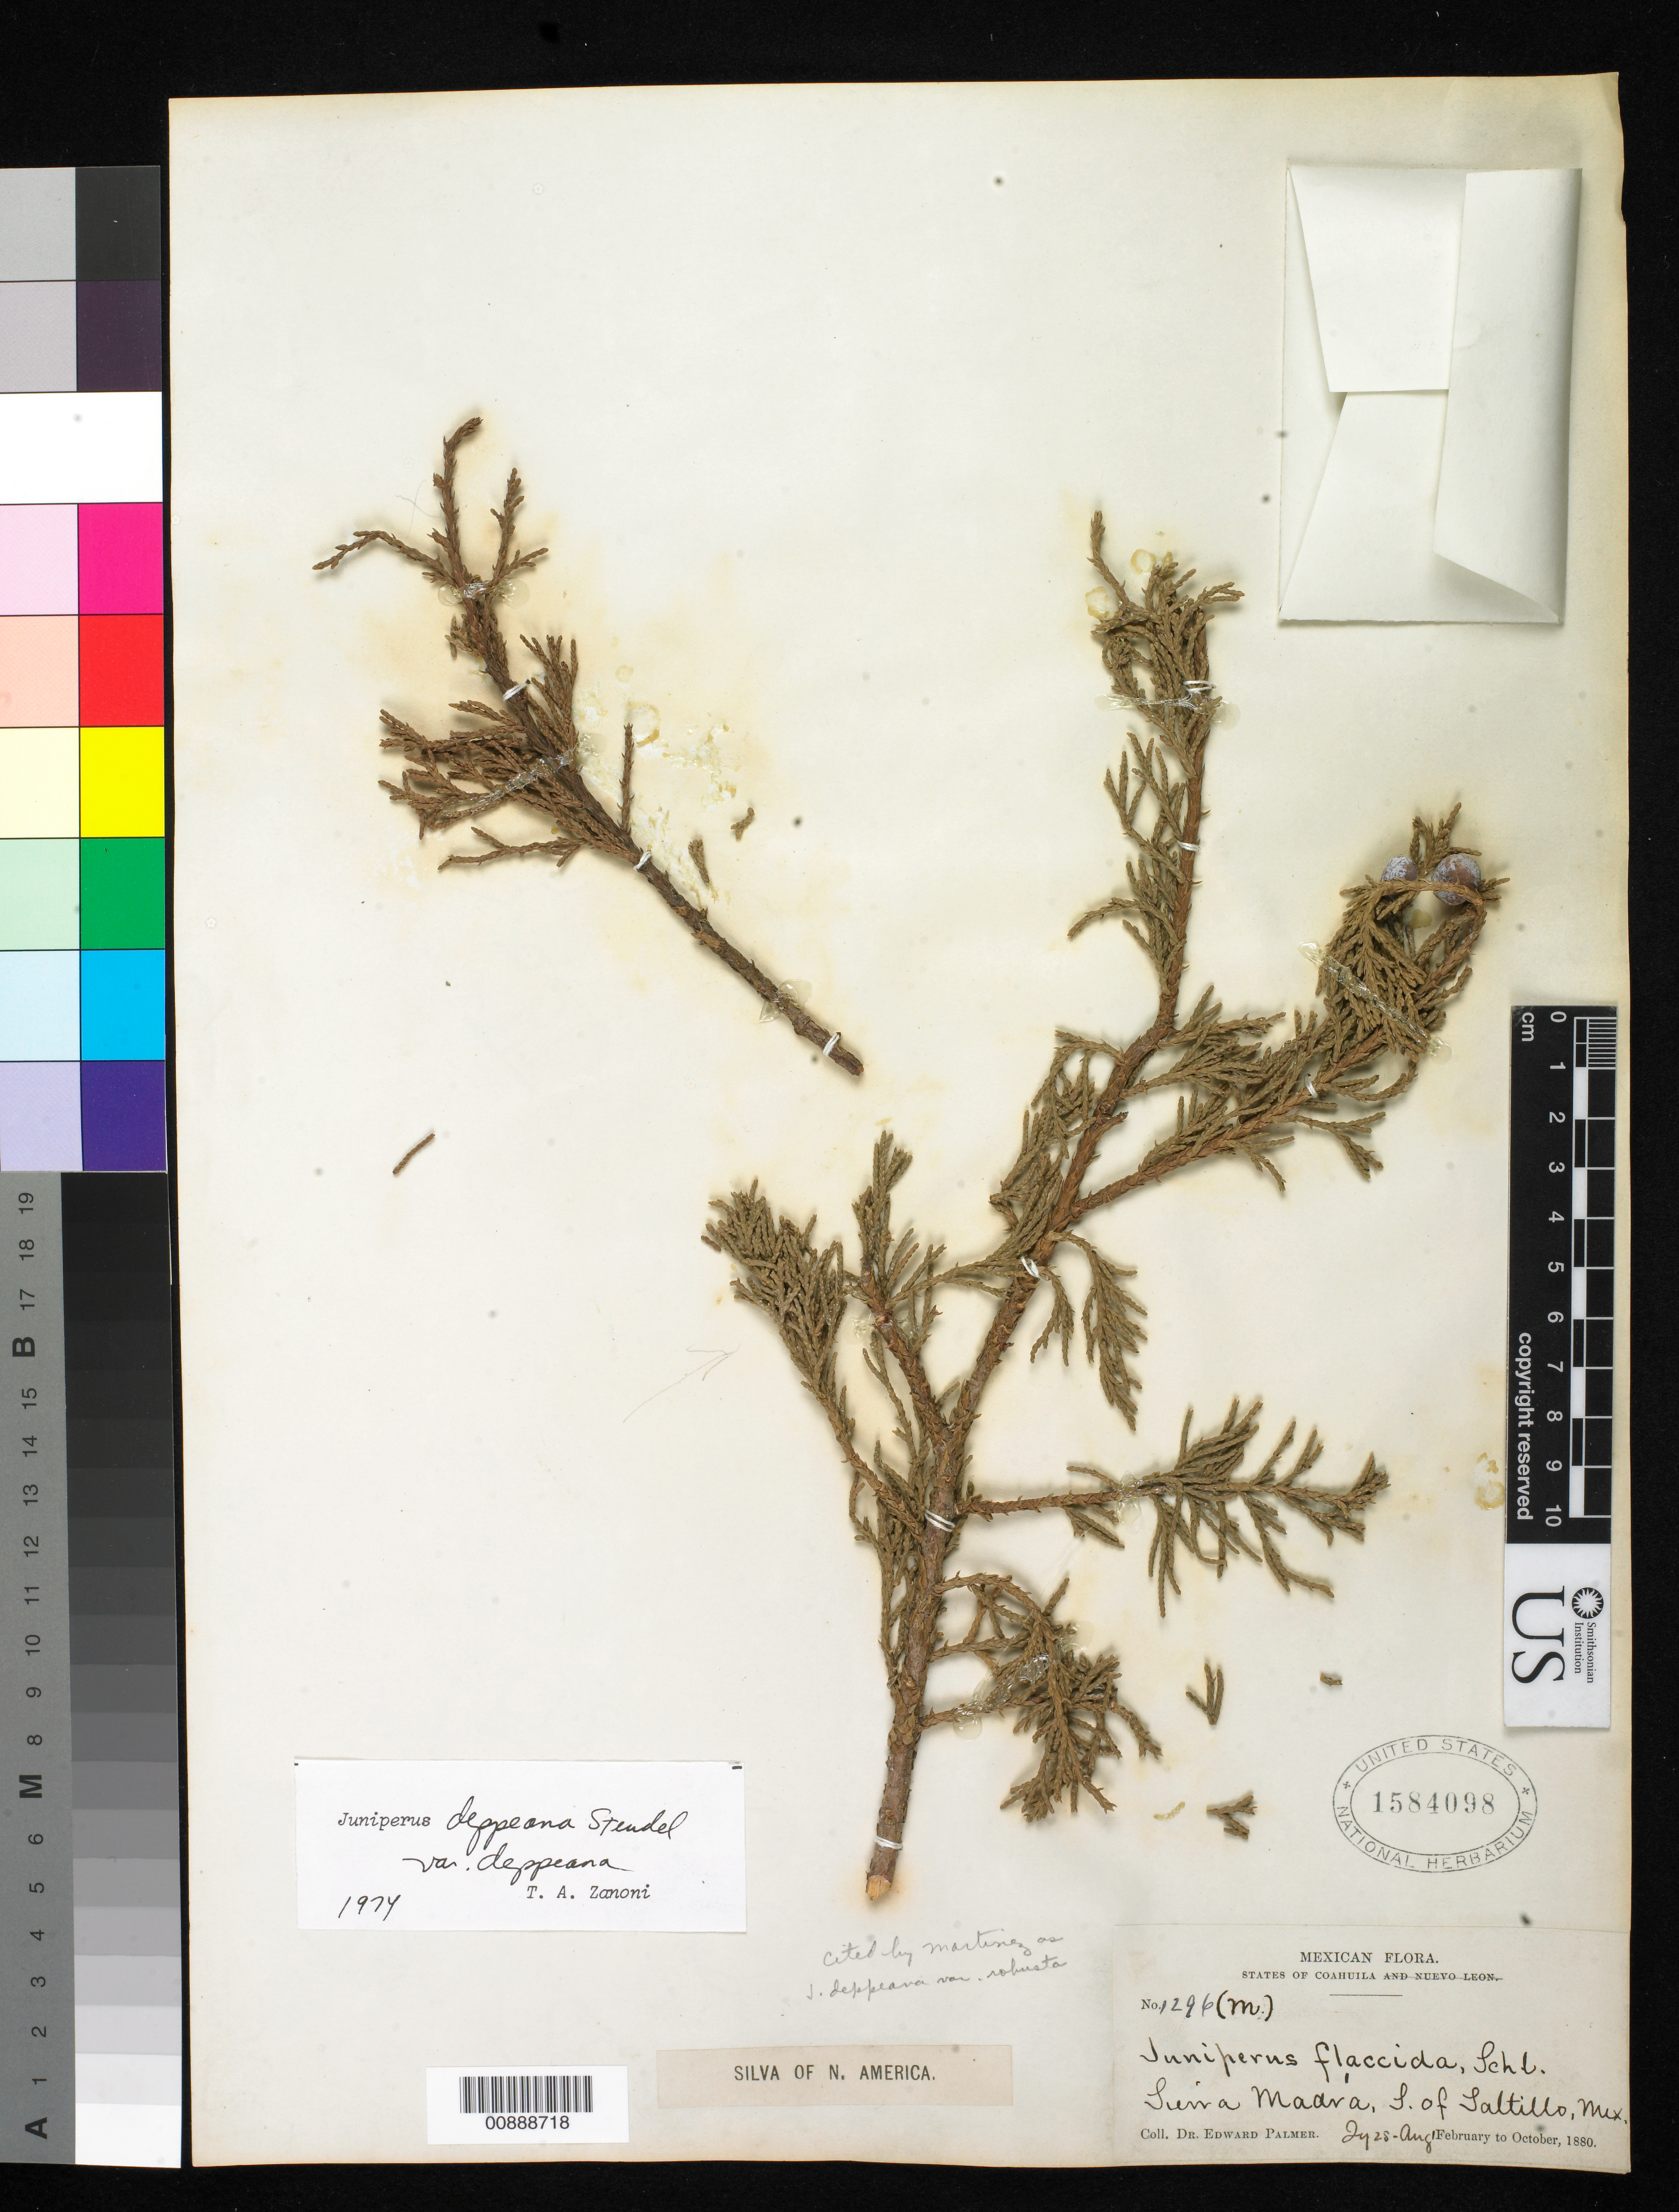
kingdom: Plantae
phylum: Tracheophyta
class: Pinopsida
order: Pinales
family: Cupressaceae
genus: Juniperus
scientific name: Juniperus deppeana var. deppeana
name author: Steud.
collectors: E. Palmer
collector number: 1296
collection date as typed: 25 Jul 1880 to 01 Aug 1880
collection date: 1880-07-25/1880-08-01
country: Mexico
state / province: Coahuila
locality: Sierra Madre, S of Saltillo, Coahuila.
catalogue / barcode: US 1584098